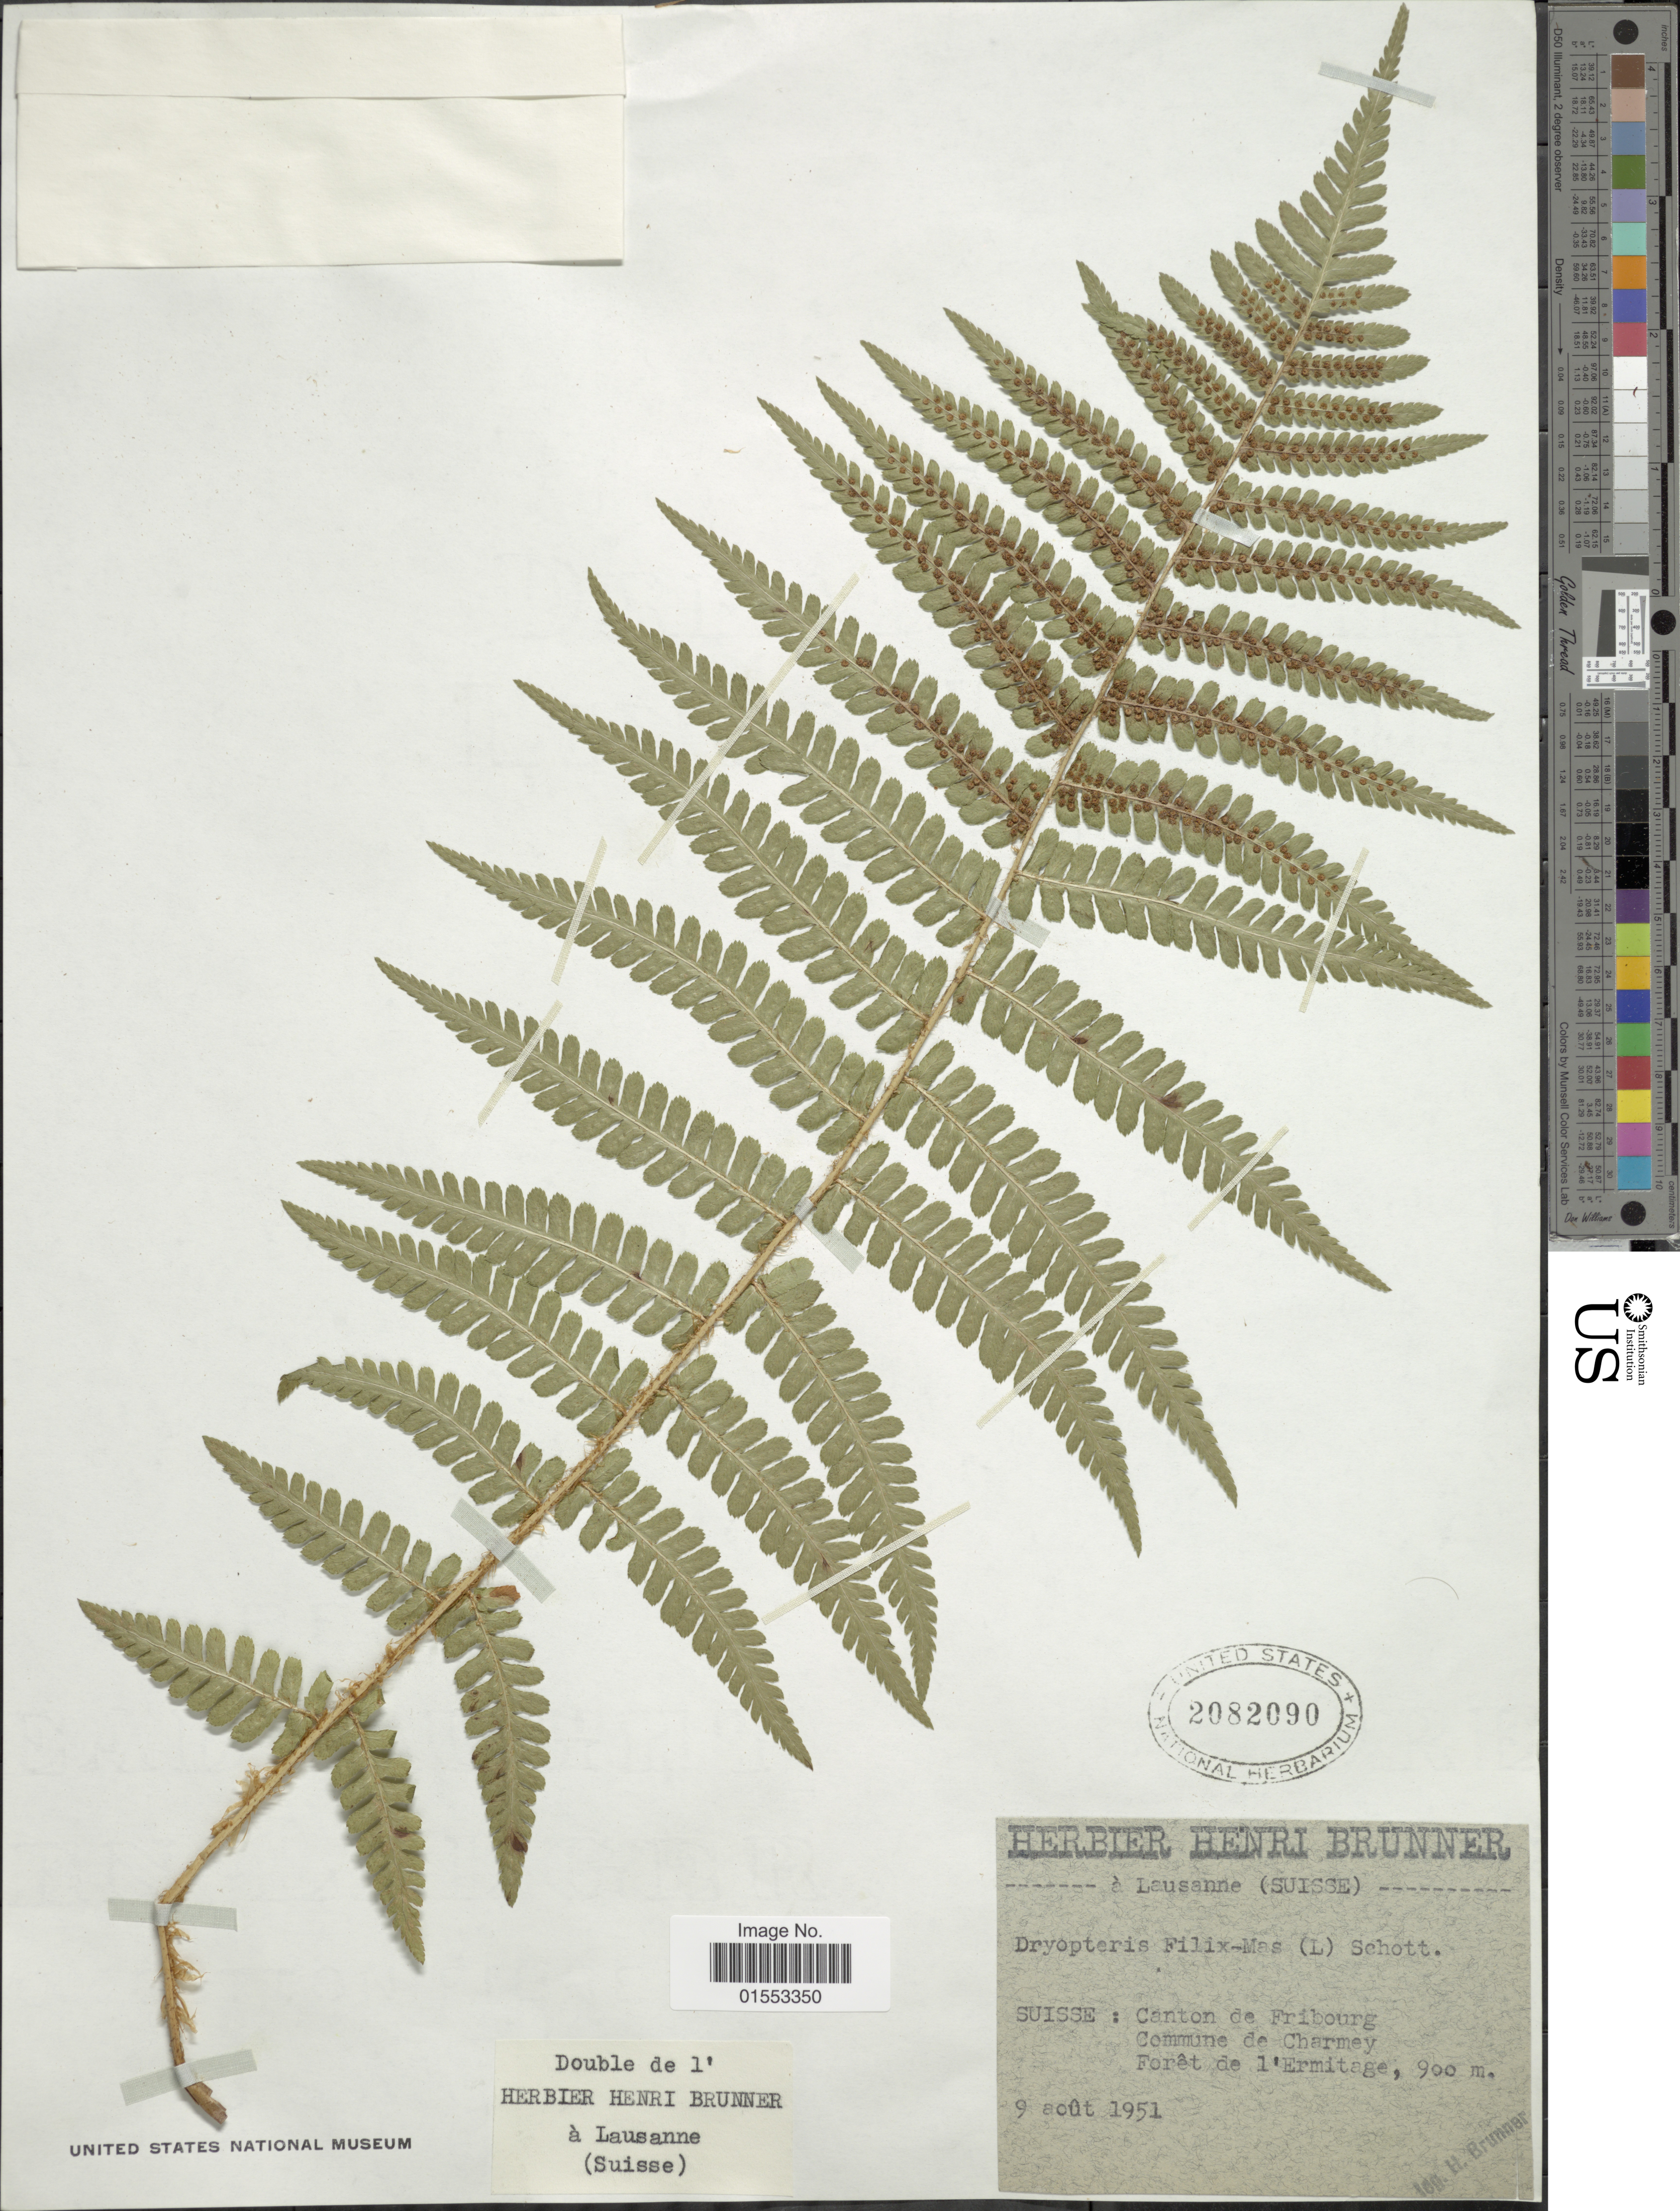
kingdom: Plantae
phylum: Tracheophyta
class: Polypodiopsida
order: Polypodiales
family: Dryopteridaceae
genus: Dryopteris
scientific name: Dryopteris filix-mas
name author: (L.) Schott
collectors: H. Brunner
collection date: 1951-08-09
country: Switzerland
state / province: Fribourg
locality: Suisse: Canton de Fribourg, Commune de Charmey, Foret de l'Ermitage.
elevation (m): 900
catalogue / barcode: US 2082090